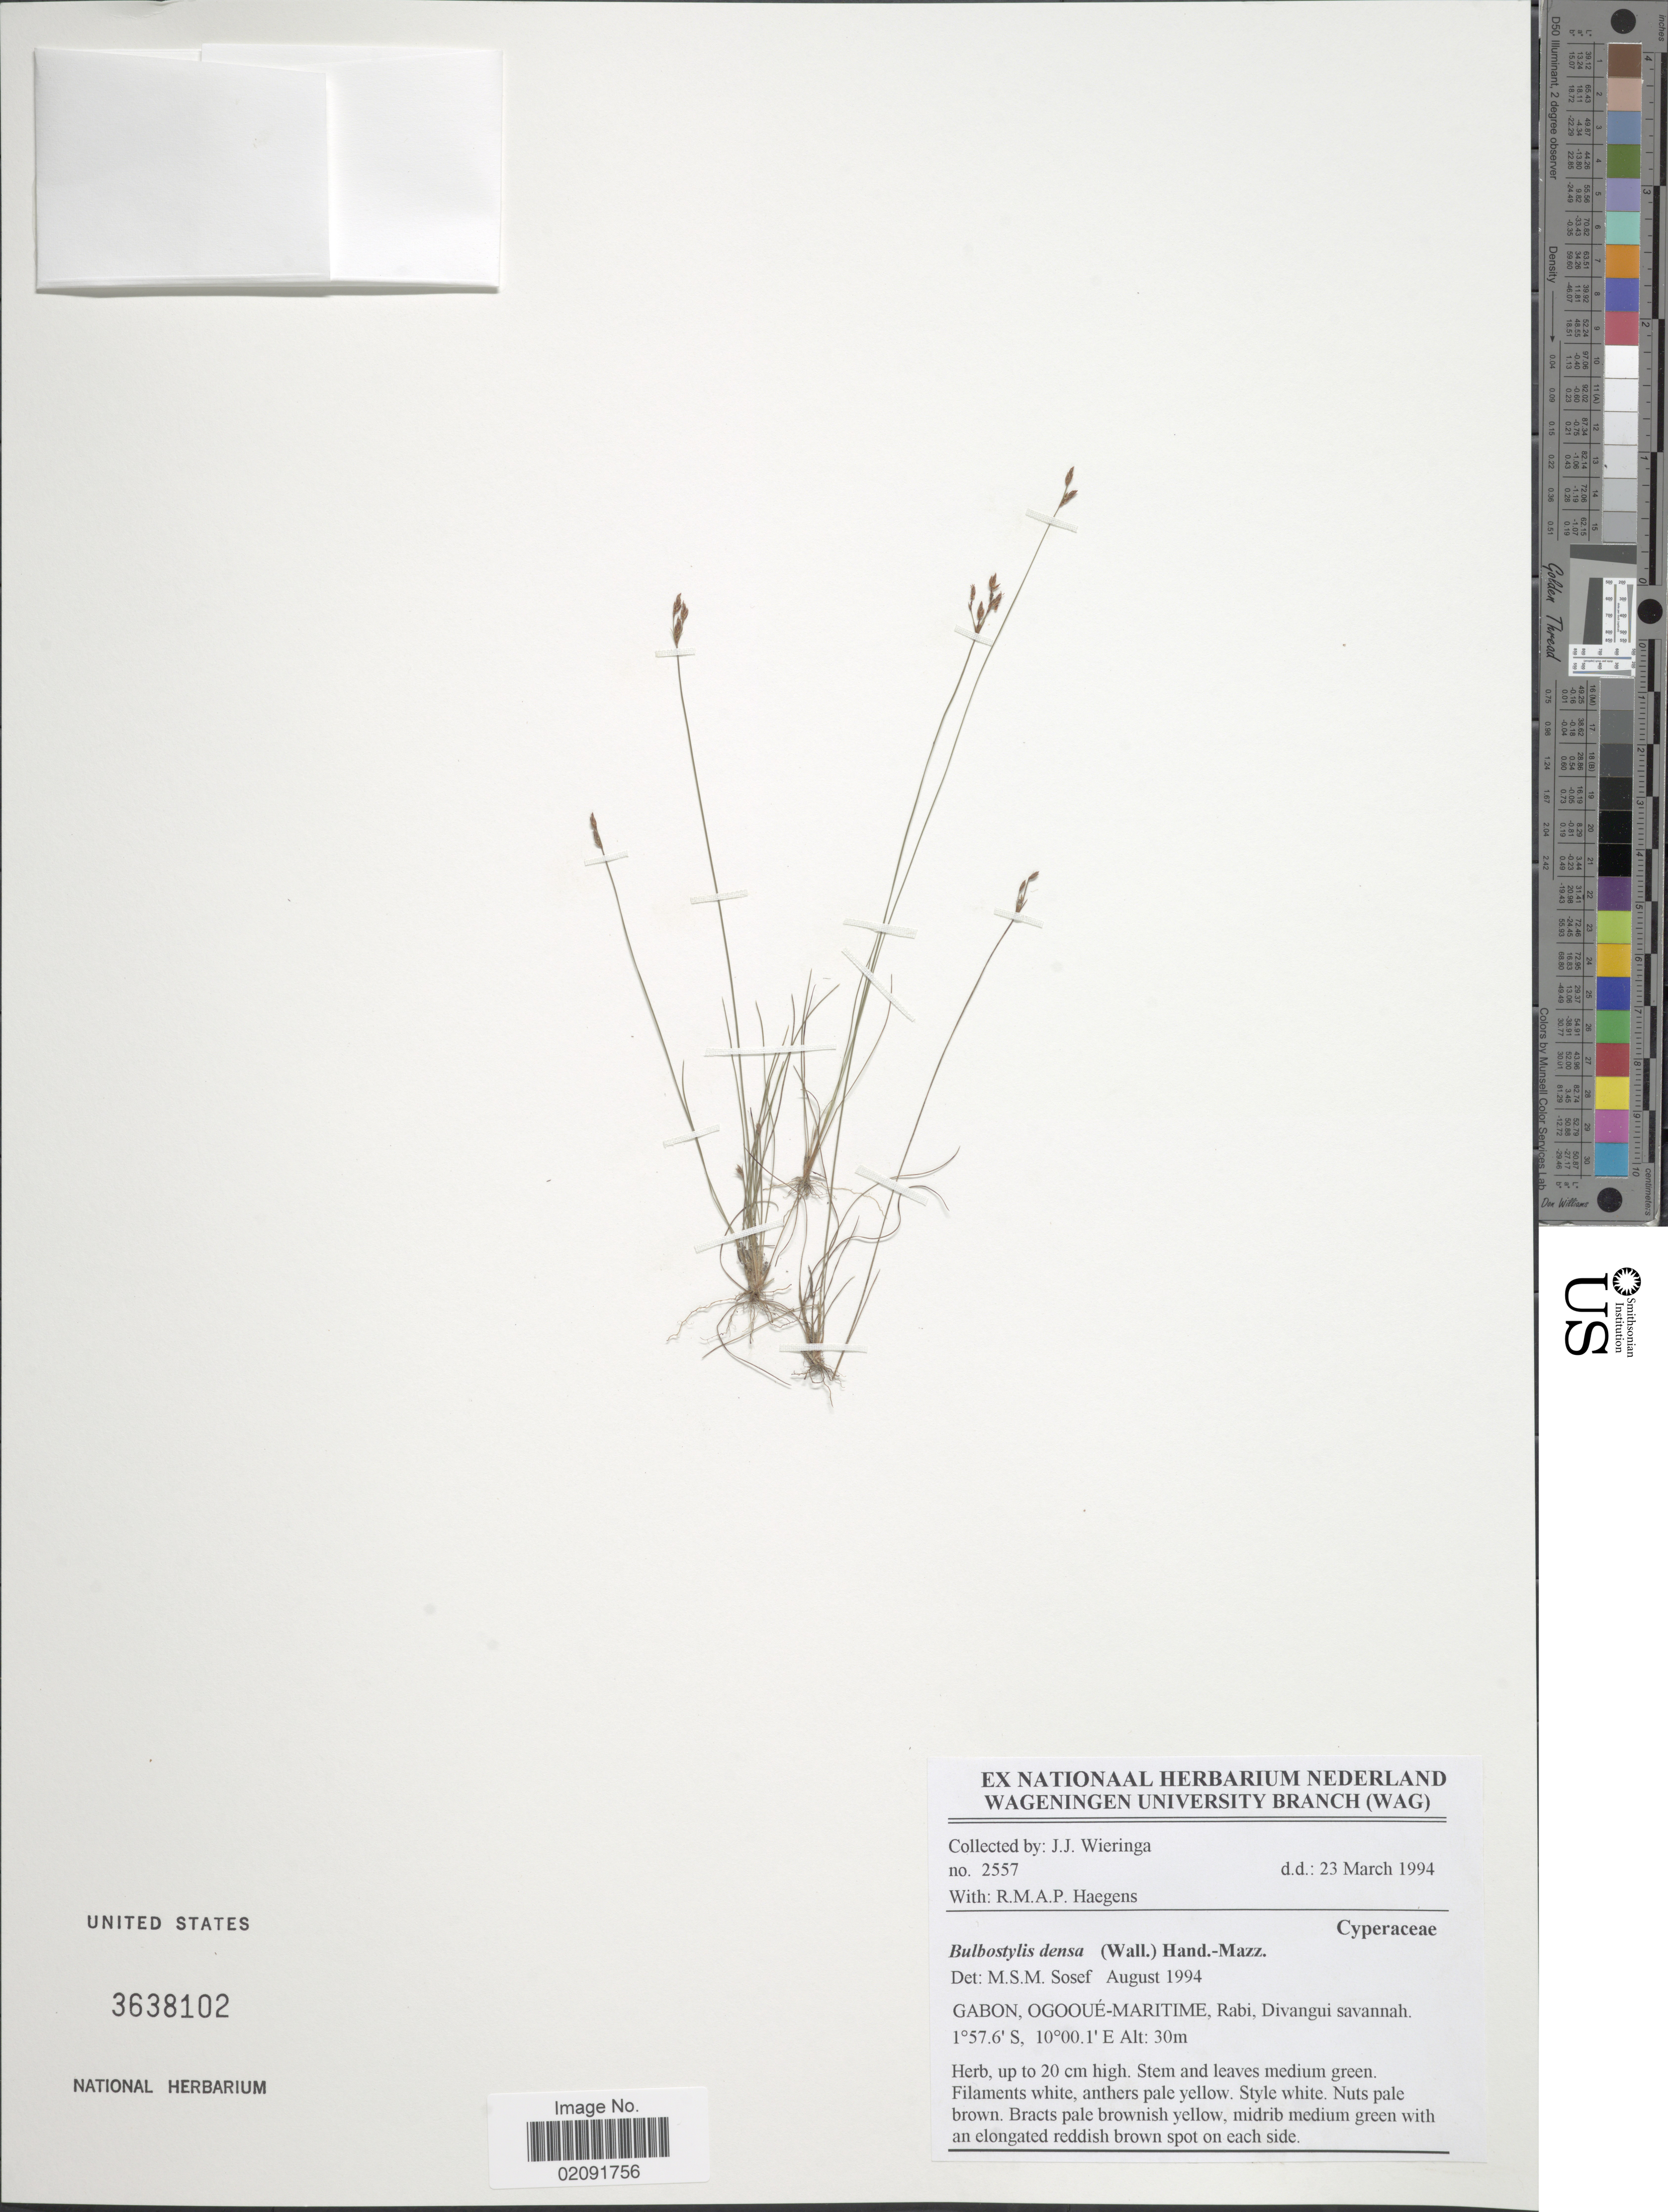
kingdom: Plantae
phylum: Tracheophyta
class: Liliopsida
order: Poales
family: Cyperaceae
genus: Bulbostylis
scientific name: Bulbostylis densa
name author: (Wall.) Hand.-Mazz.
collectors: J. Wieringa & R. Haegens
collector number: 2557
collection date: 1994-03-23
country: Gabon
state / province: Ogooue-Maritime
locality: Rabi, Divangui savannah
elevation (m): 30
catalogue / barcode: US 3638102